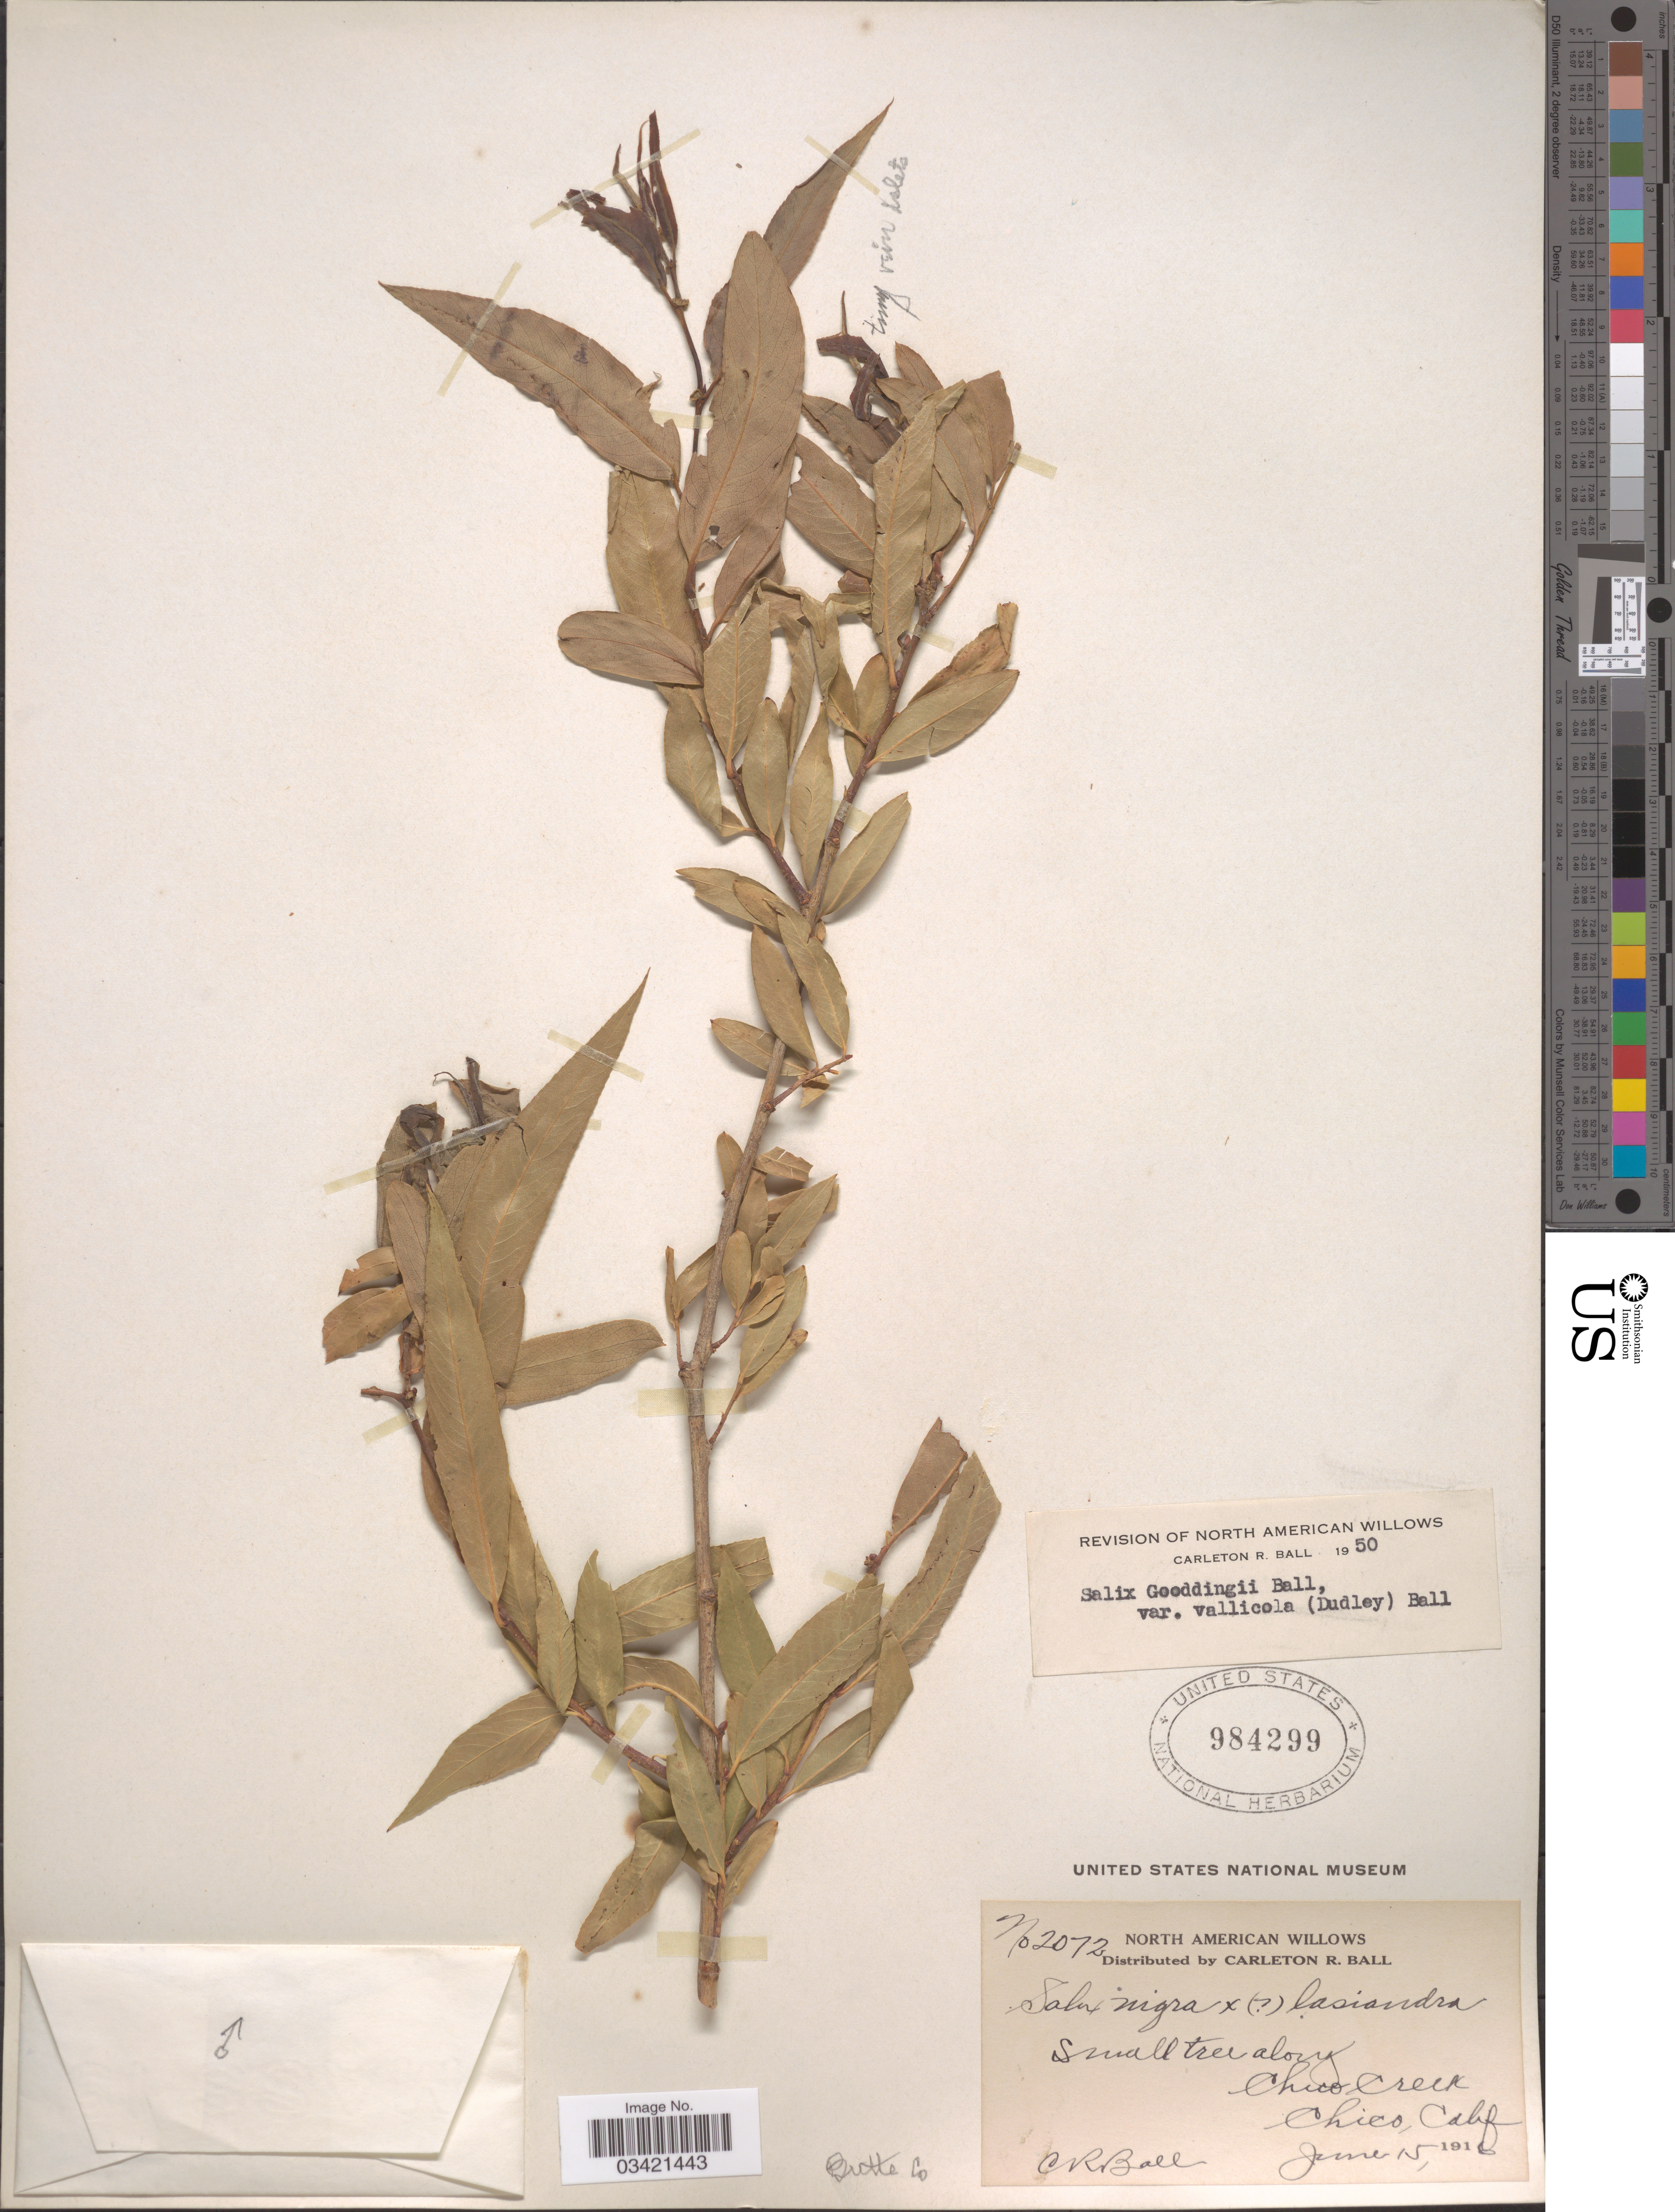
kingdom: Plantae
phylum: Tracheophyta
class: Magnoliopsida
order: Malpighiales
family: Salicaceae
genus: Salix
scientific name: Salix gooddingii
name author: C.R. Ball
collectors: C. R. Ball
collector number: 2072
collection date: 1916-06-15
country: United States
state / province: California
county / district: Butte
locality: Small tree along Chico Creek Chico. Butte Co.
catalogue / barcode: US 984299